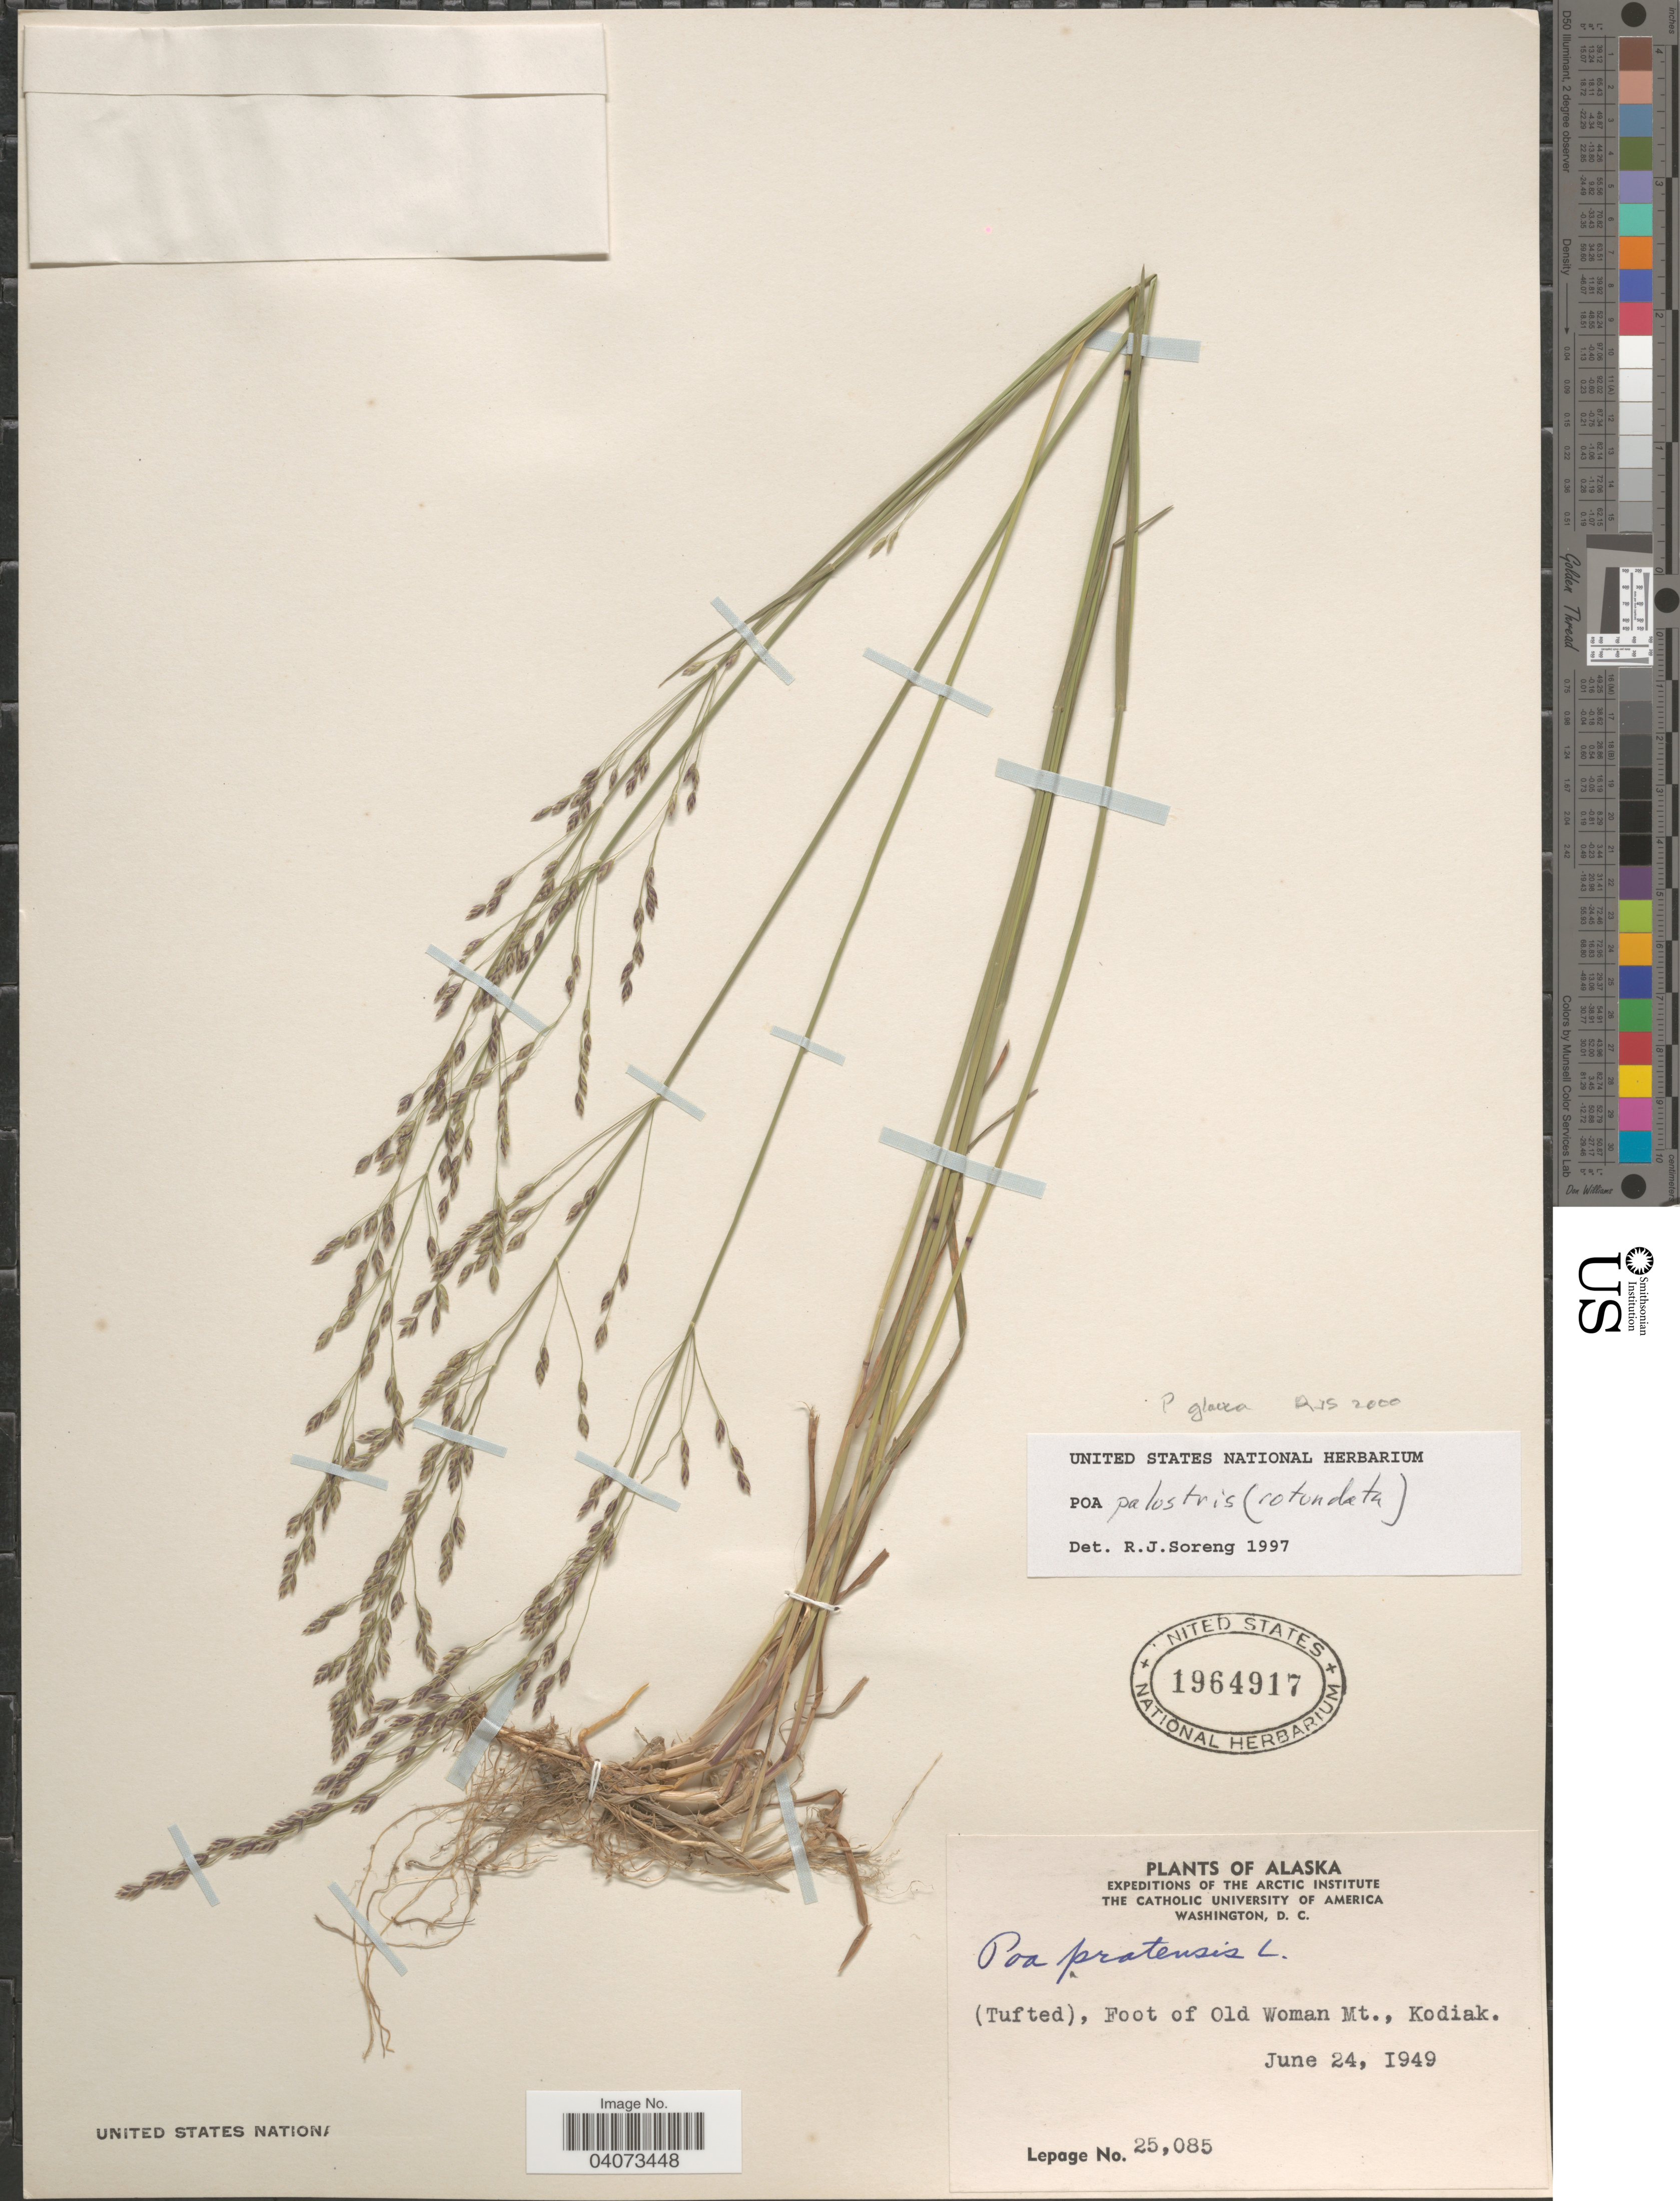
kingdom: Plantae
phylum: Tracheophyta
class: Liliopsida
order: Poales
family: Poaceae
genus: Poa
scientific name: Poa glauca fo. rotundata ined.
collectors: -. LePage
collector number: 25085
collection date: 1949-06-24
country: United States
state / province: Alaska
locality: (Tufted), Foot of Old Woman Mt., Kodiak.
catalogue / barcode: US 1964917